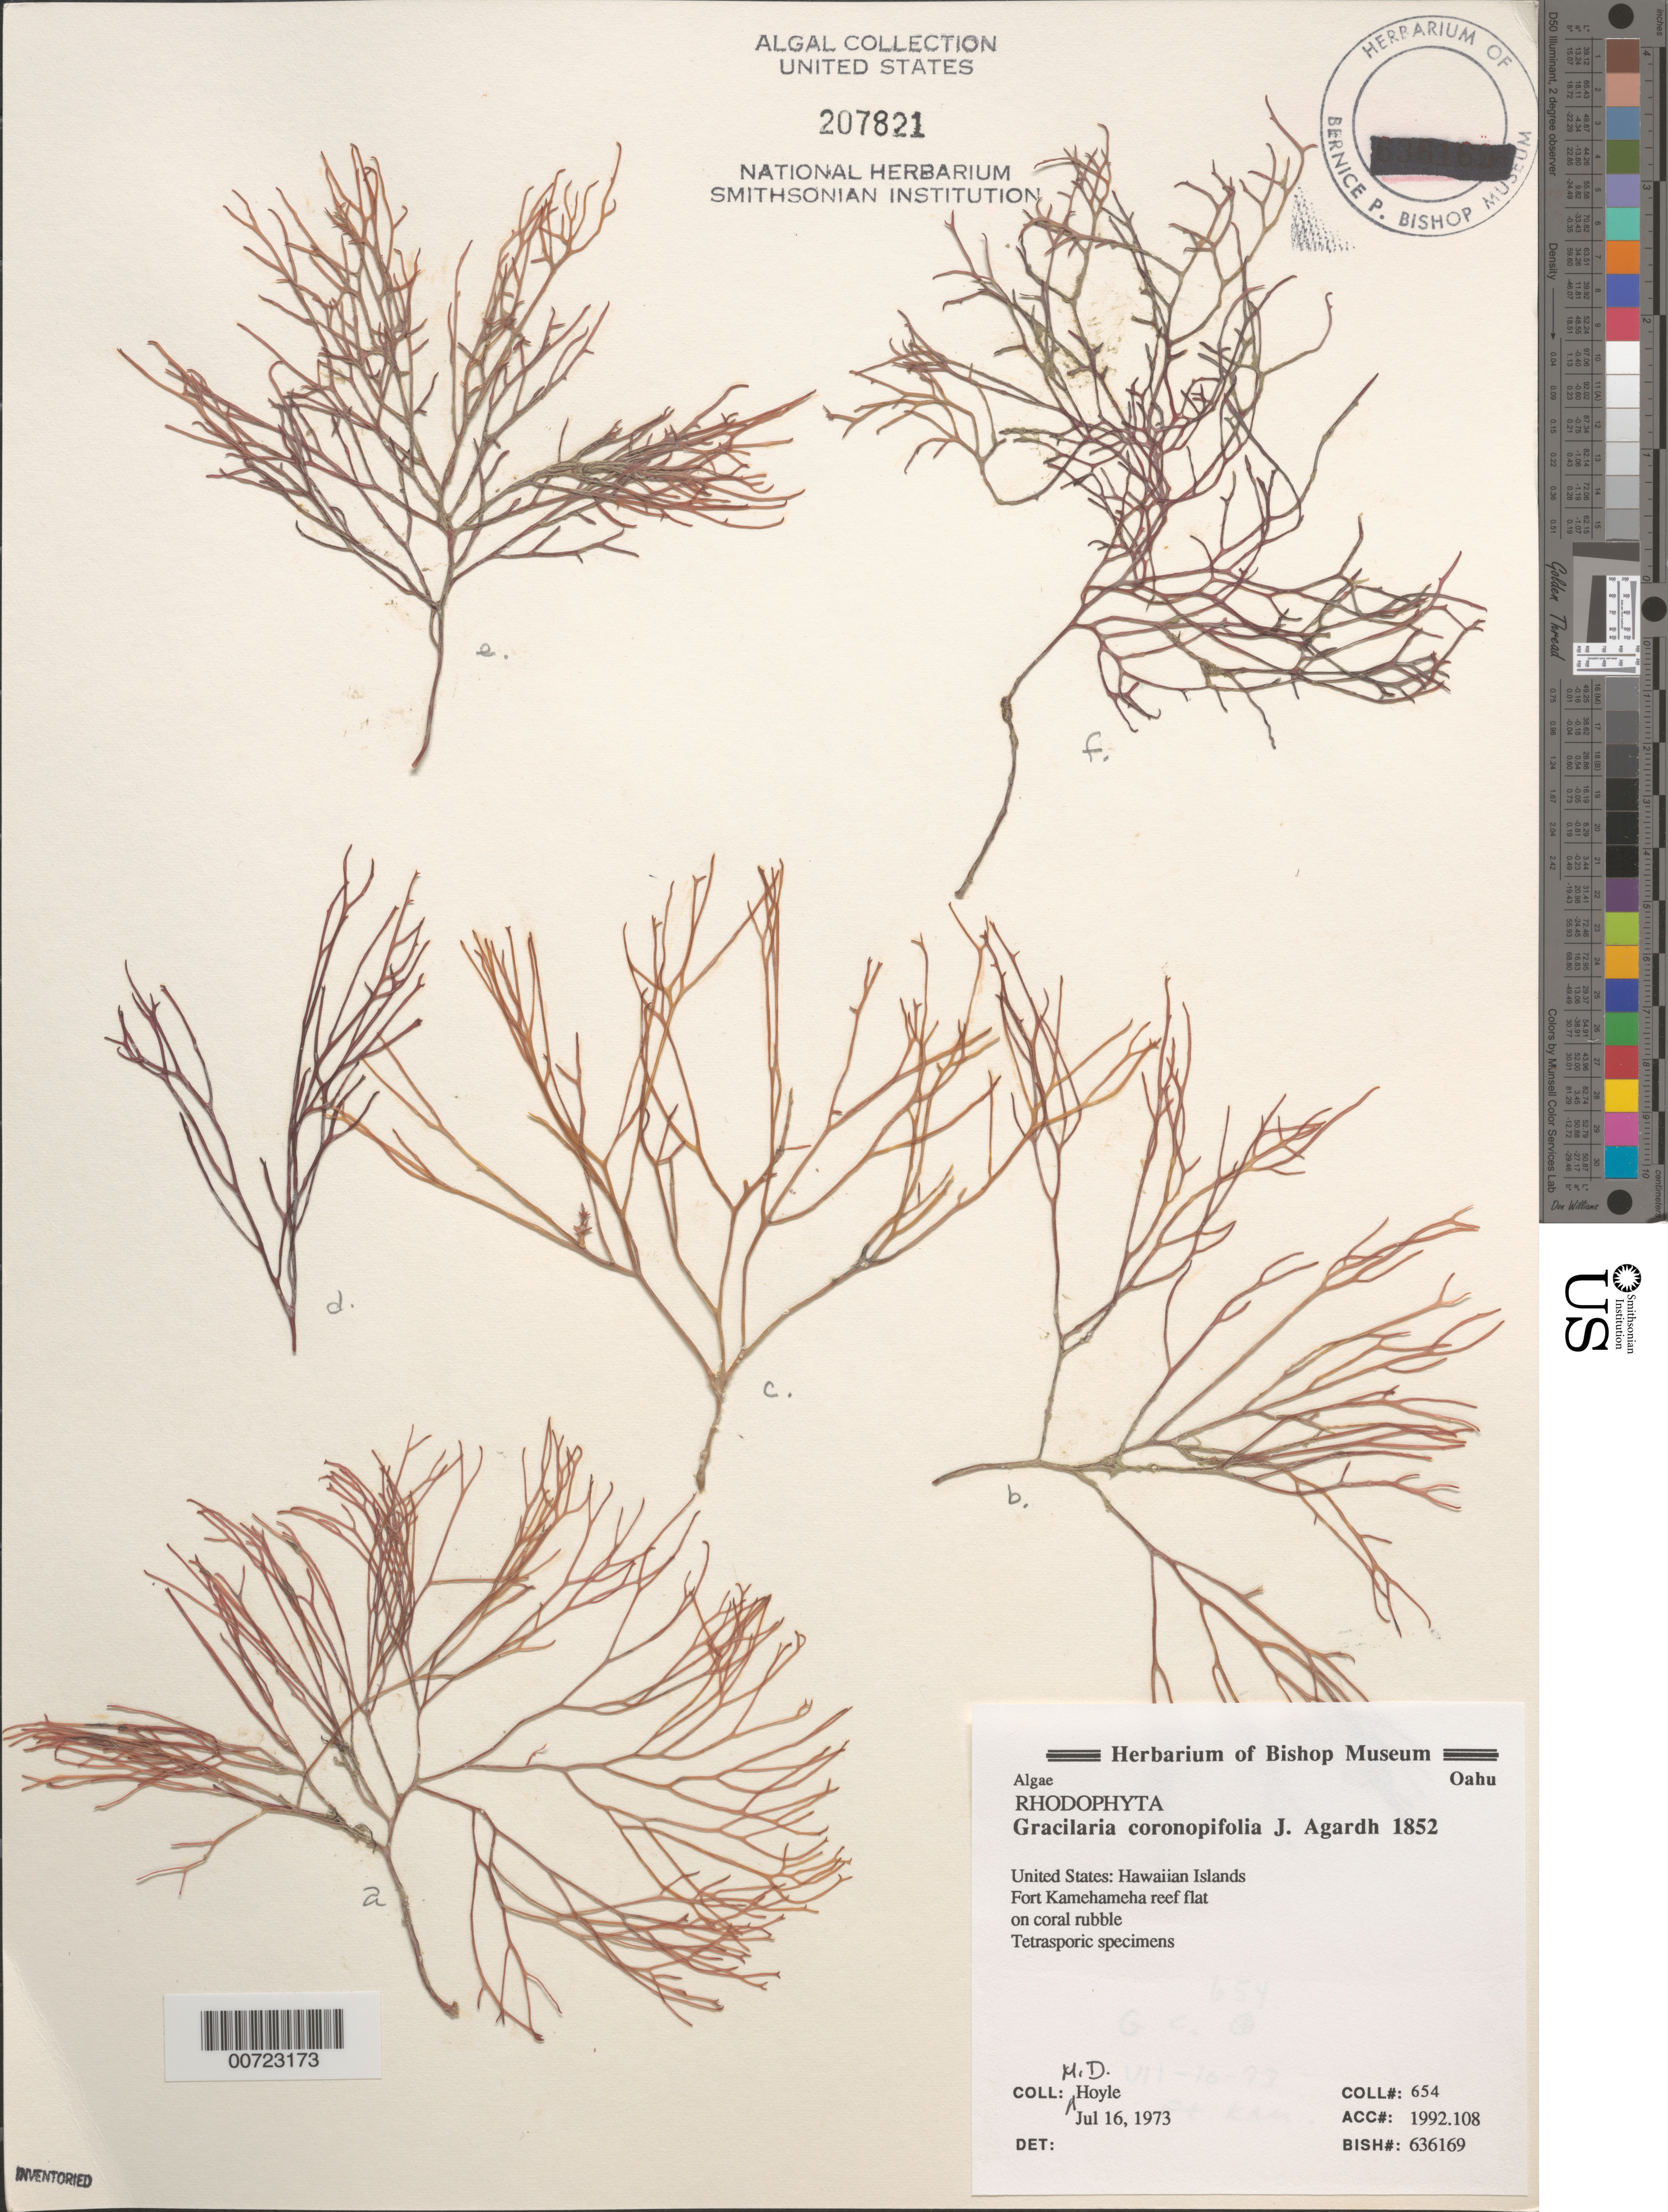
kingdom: Plantae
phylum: Rhodophyta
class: Florideophyceae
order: Gracilariales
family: Gracilariaceae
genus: Gracilaria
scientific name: Gracilaria coronopifolia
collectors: M. Hoyle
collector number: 654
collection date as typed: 16 Jul 1973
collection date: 1973-07-16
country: United States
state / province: Hawaii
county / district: Honolulu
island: Oahu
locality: Fort Kamehameha reef flat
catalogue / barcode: US 207821